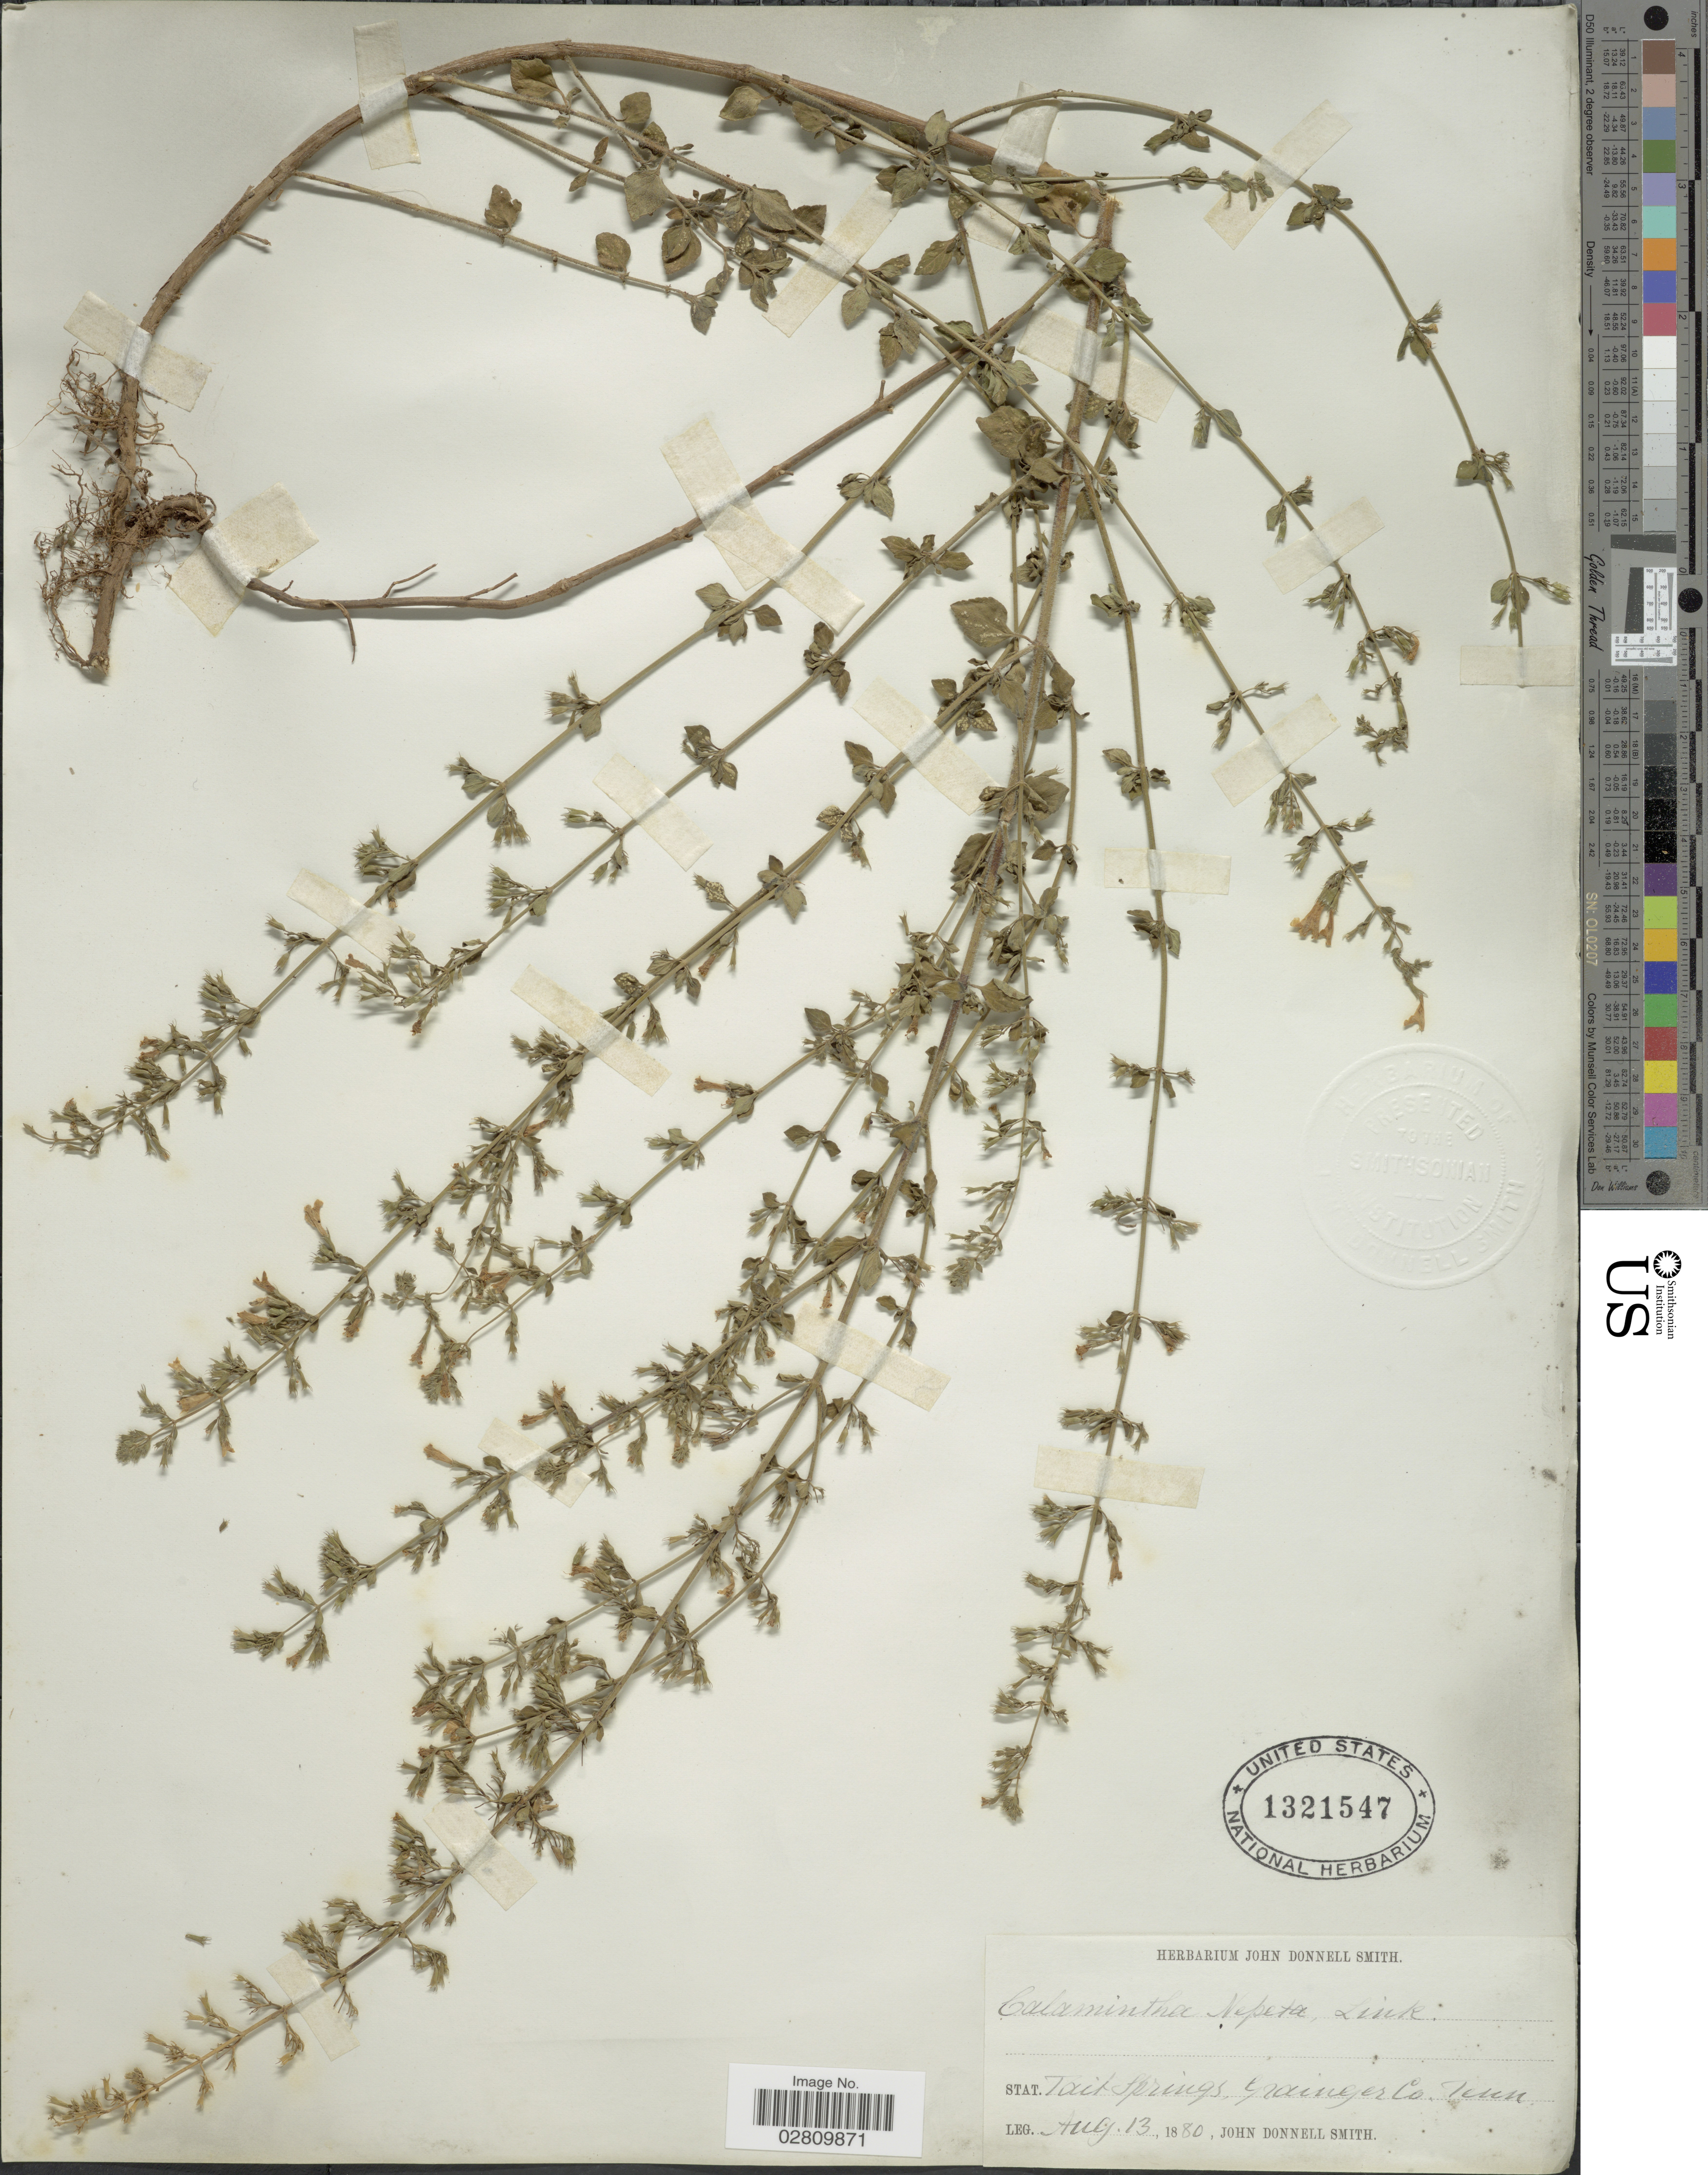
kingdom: Plantae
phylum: Tracheophyta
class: Magnoliopsida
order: Lamiales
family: Lamiaceae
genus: Clinopodium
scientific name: Clinopodium nepeta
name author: (L.) Kuntze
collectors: J. Donnell Smith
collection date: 1880-08-13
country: United States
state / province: Tennessee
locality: Tait Springs, Grainger Co.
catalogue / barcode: US 1321547